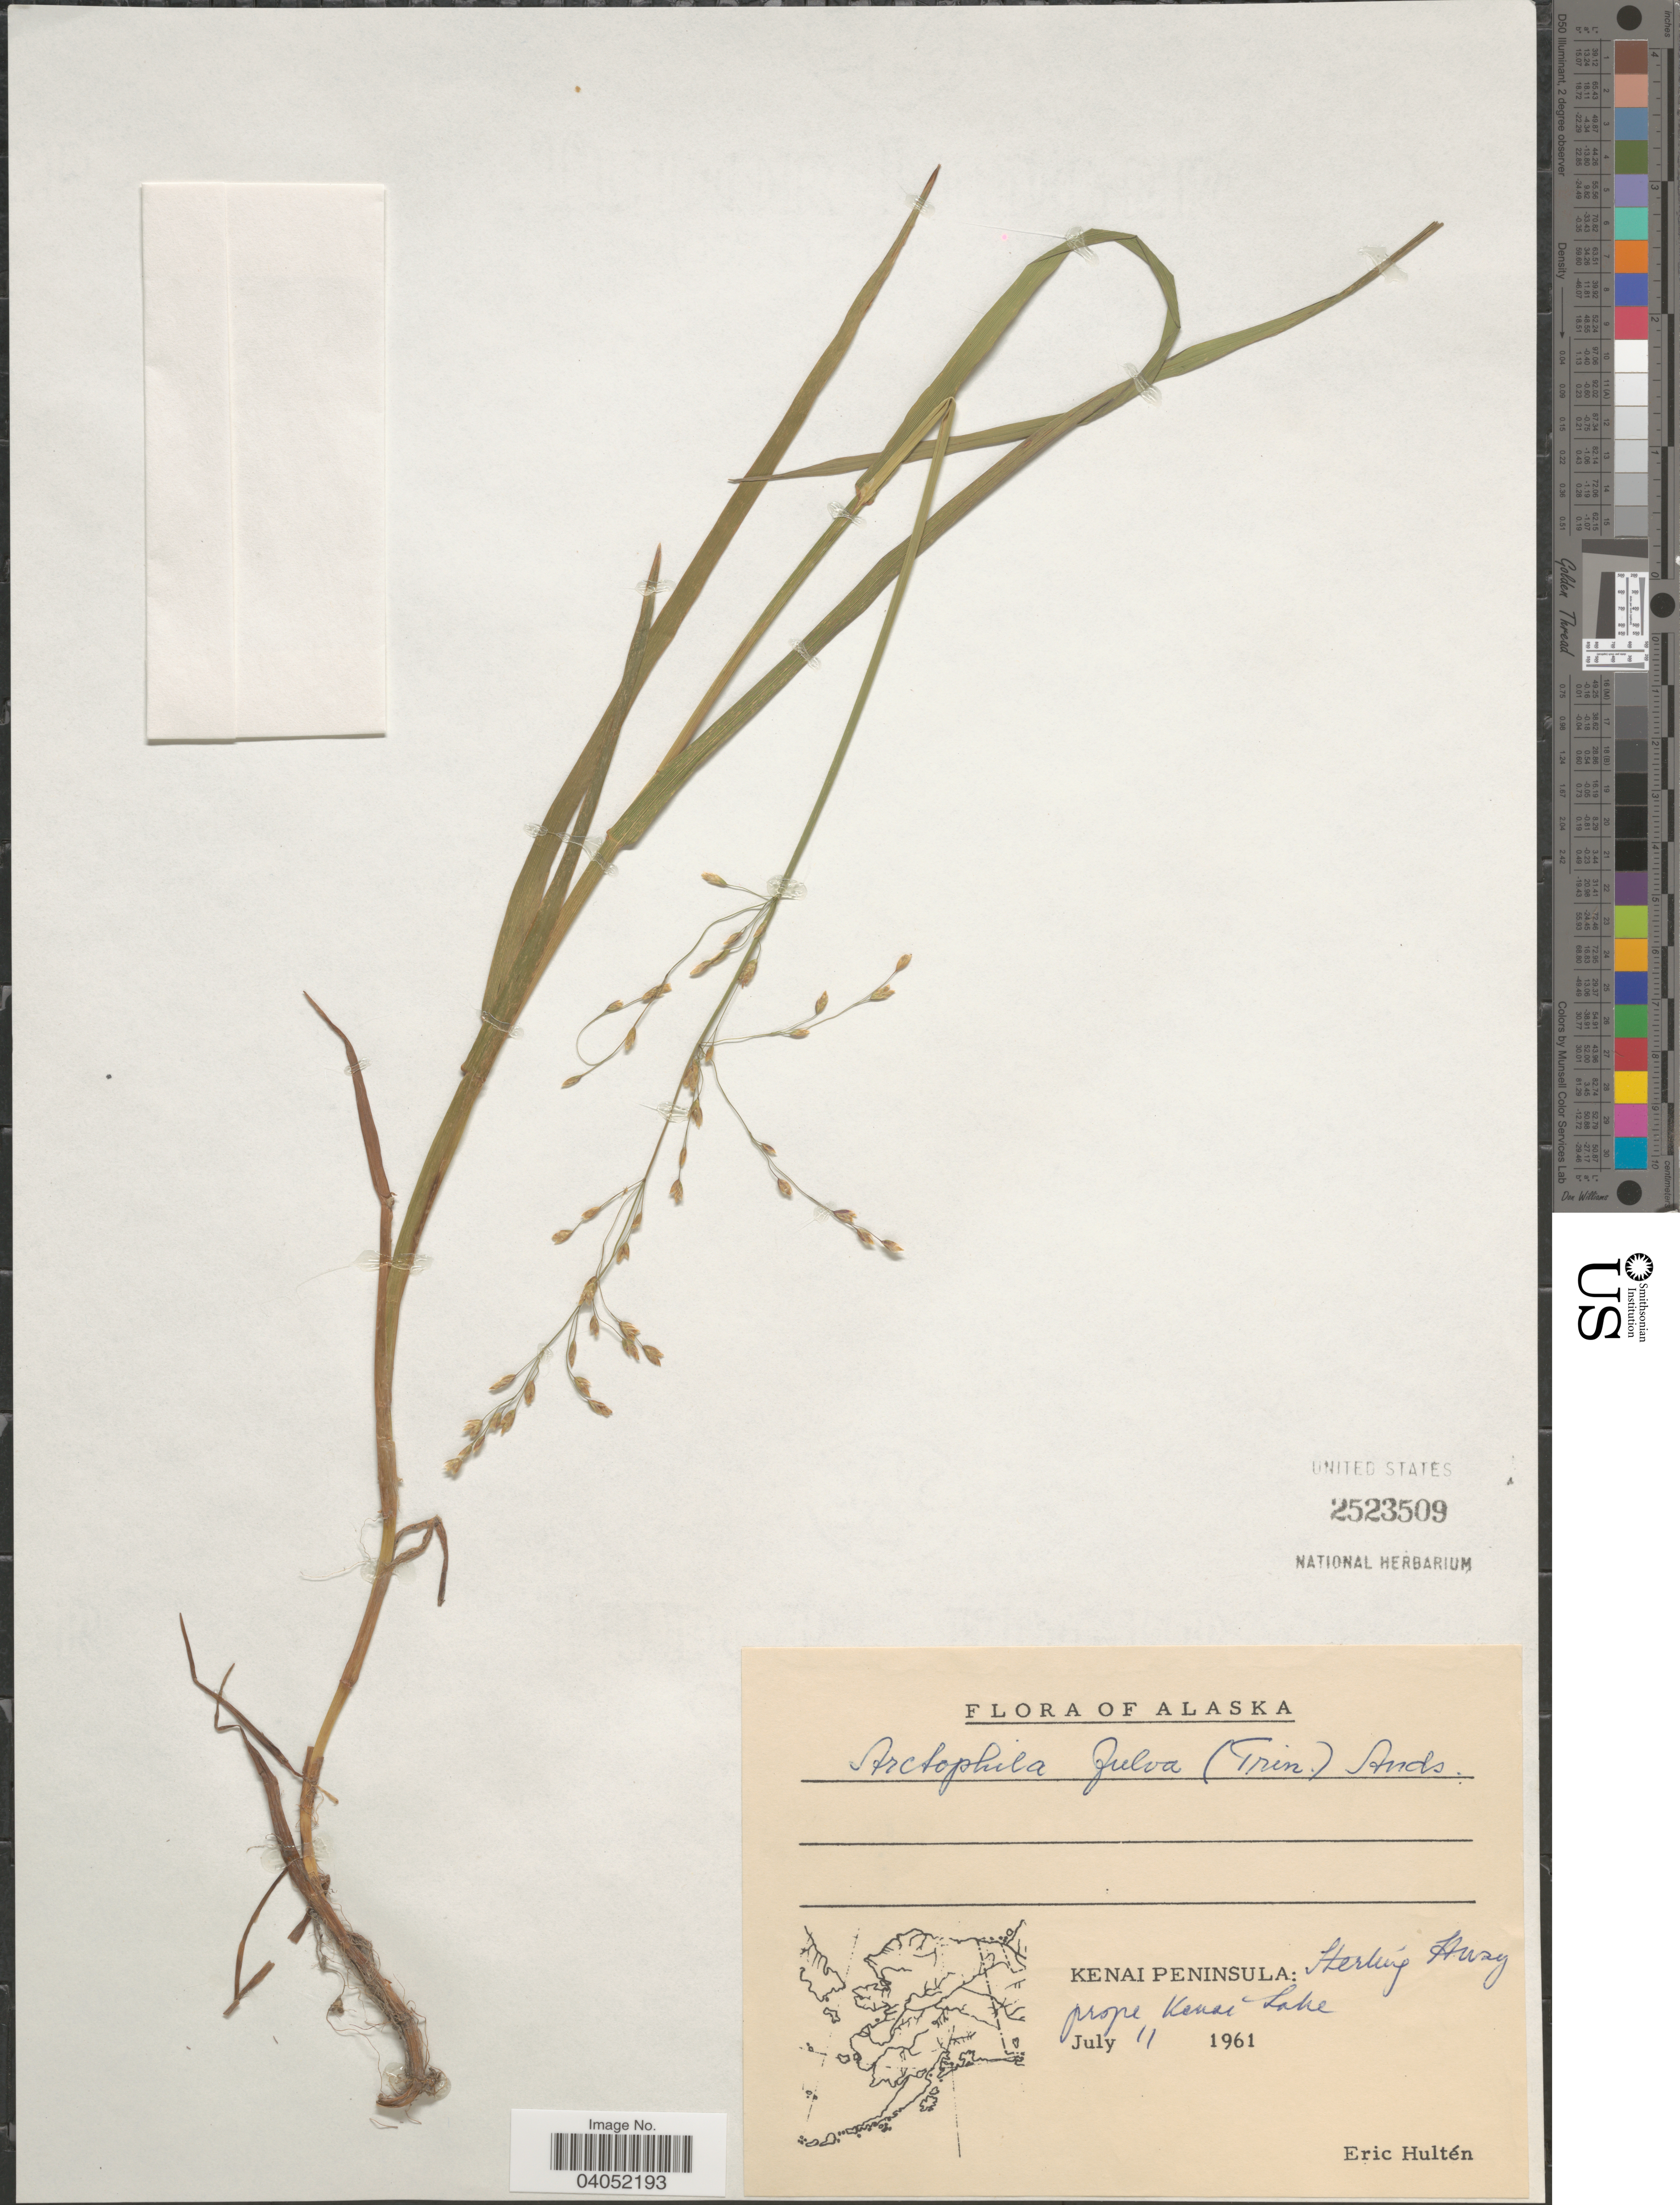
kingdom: Plantae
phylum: Tracheophyta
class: Liliopsida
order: Poales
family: Poaceae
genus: Arctophila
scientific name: Arctophila fulva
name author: (Trin.) Andersson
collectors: E. G. Hultén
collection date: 1961-07-11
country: United States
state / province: Alaska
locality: Kenai Peninsula: Sterling Hway prope Kenai Lake.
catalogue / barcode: US 2523509